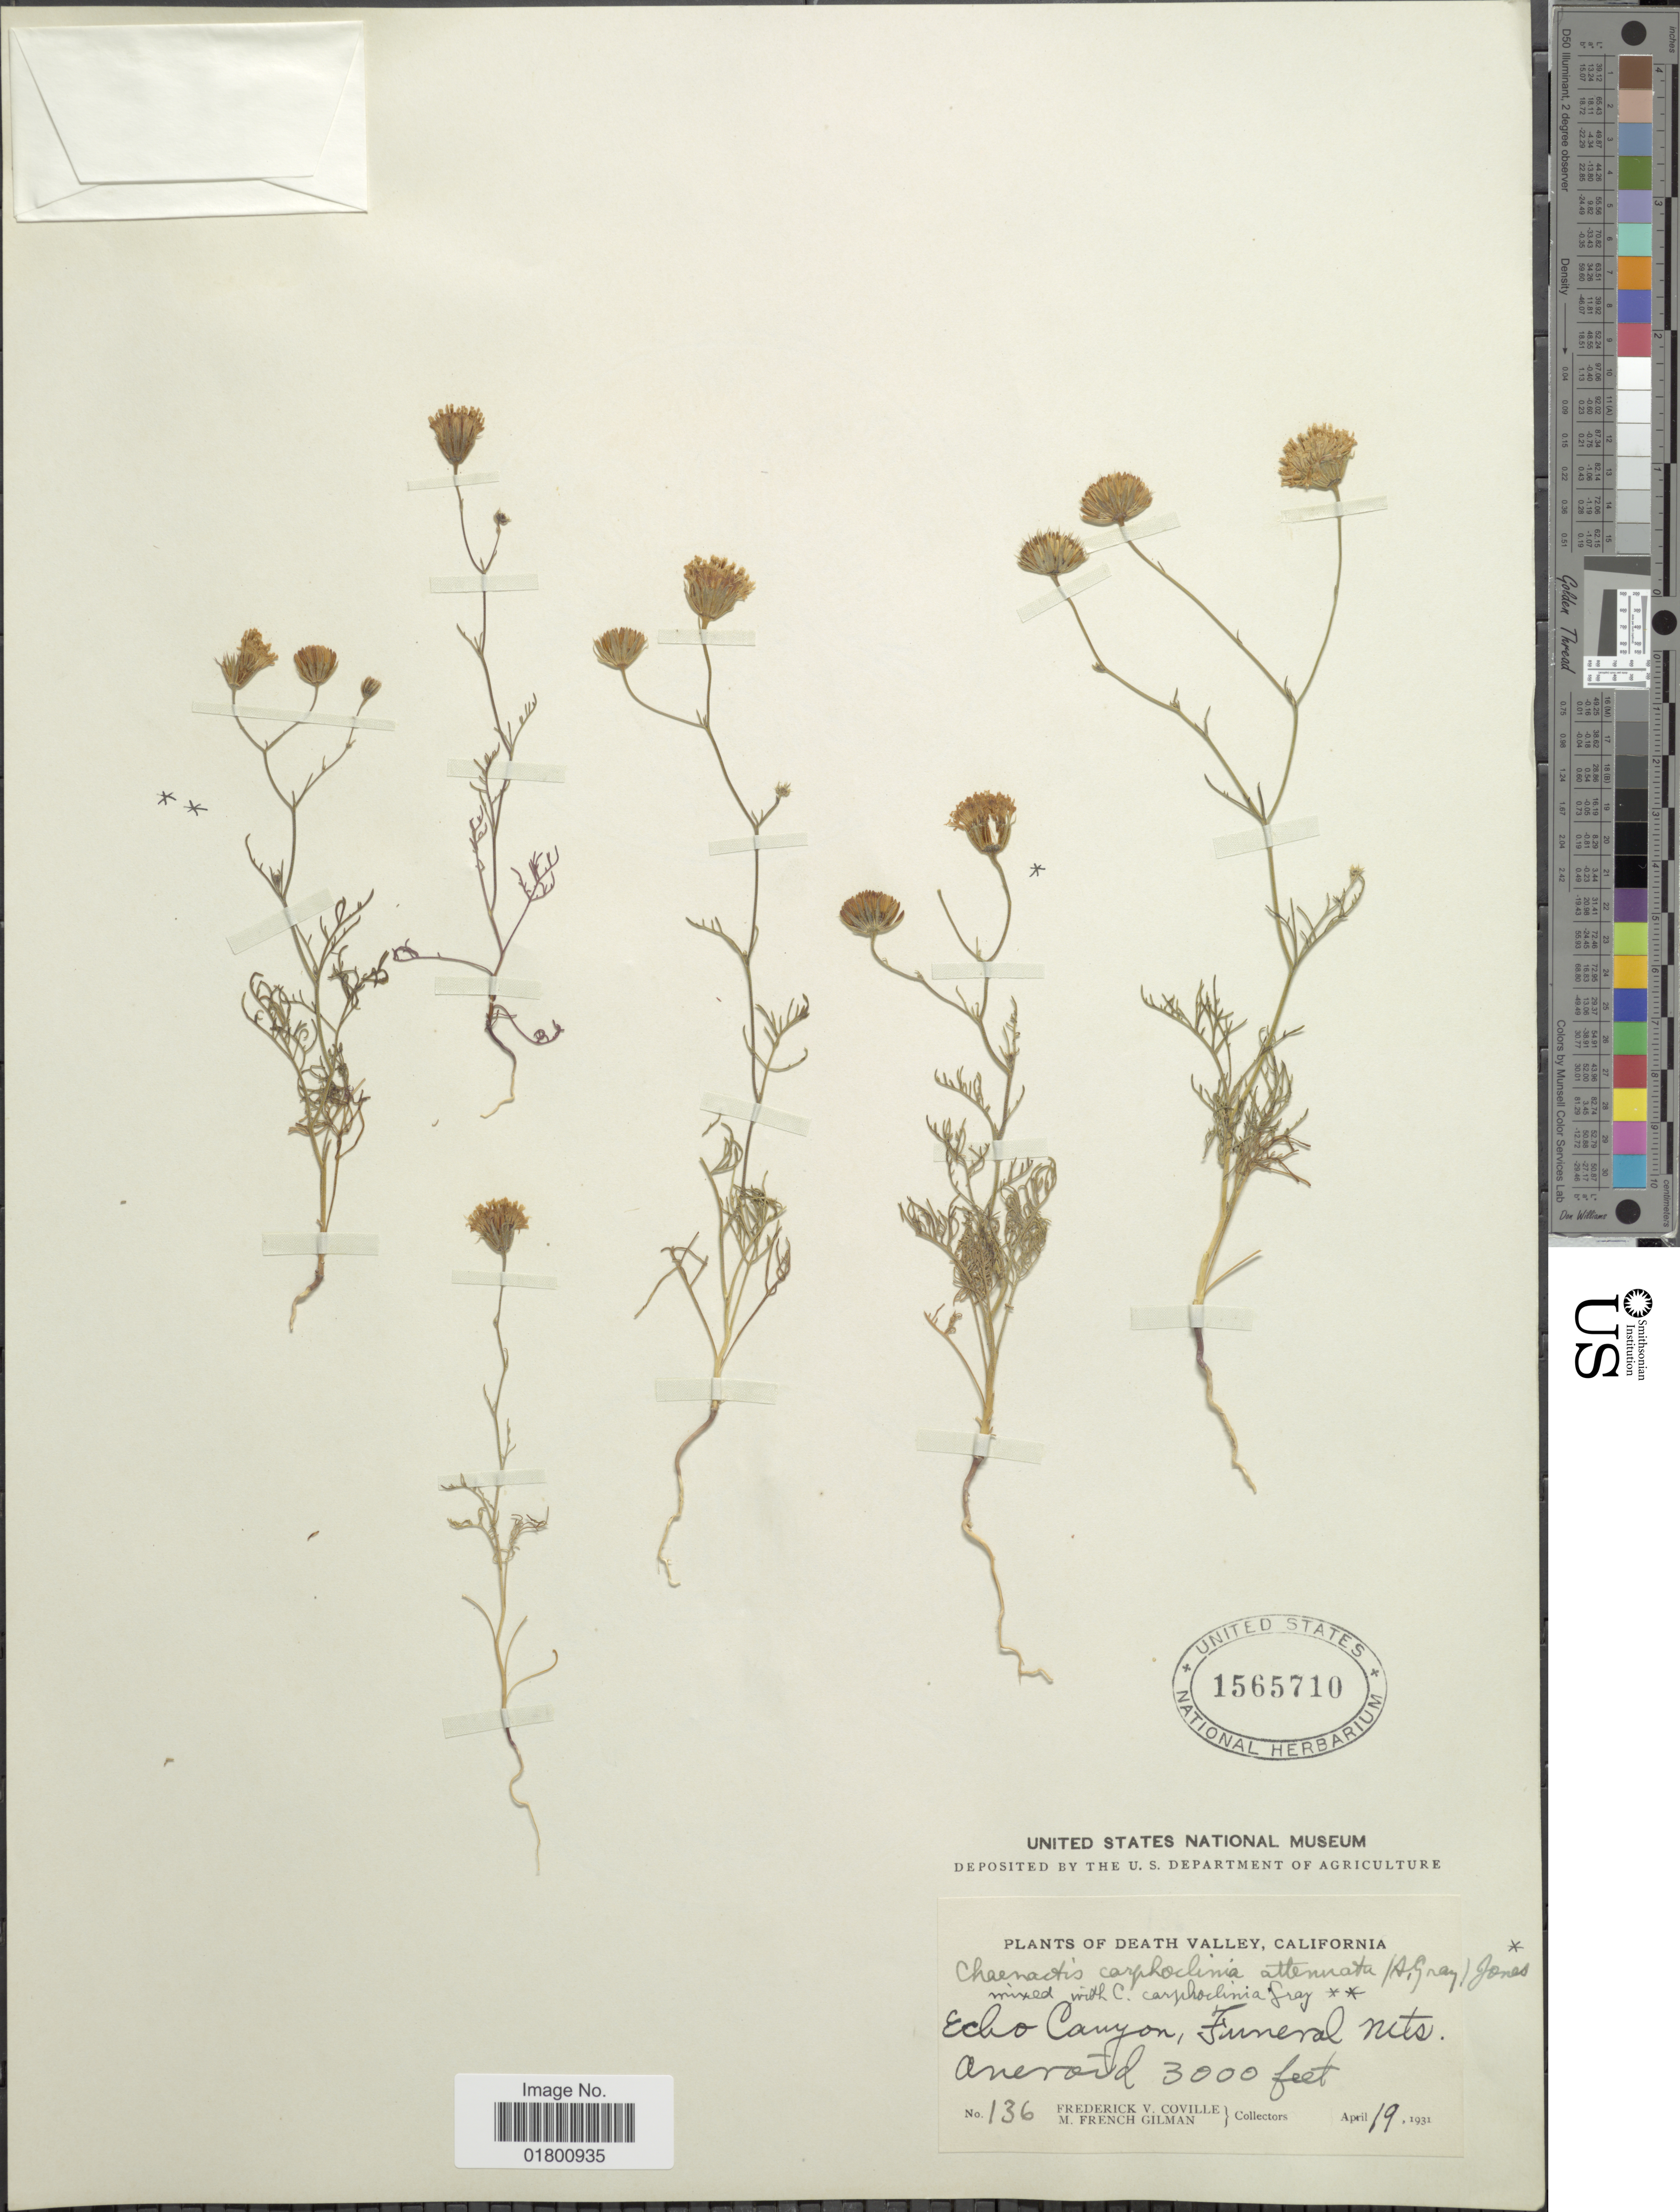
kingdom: Plantae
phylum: Tracheophyta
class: Magnoliopsida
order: Asterales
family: Asteraceae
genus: Chaenactis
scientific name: Chaenactis carphoclinia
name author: A. Gray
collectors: F. V. Coville & M. F. Gilman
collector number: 136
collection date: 1931-04-19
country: United States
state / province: California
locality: Death Valley, Echo Canyon, Funeral Mts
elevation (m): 914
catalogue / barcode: US 1565710